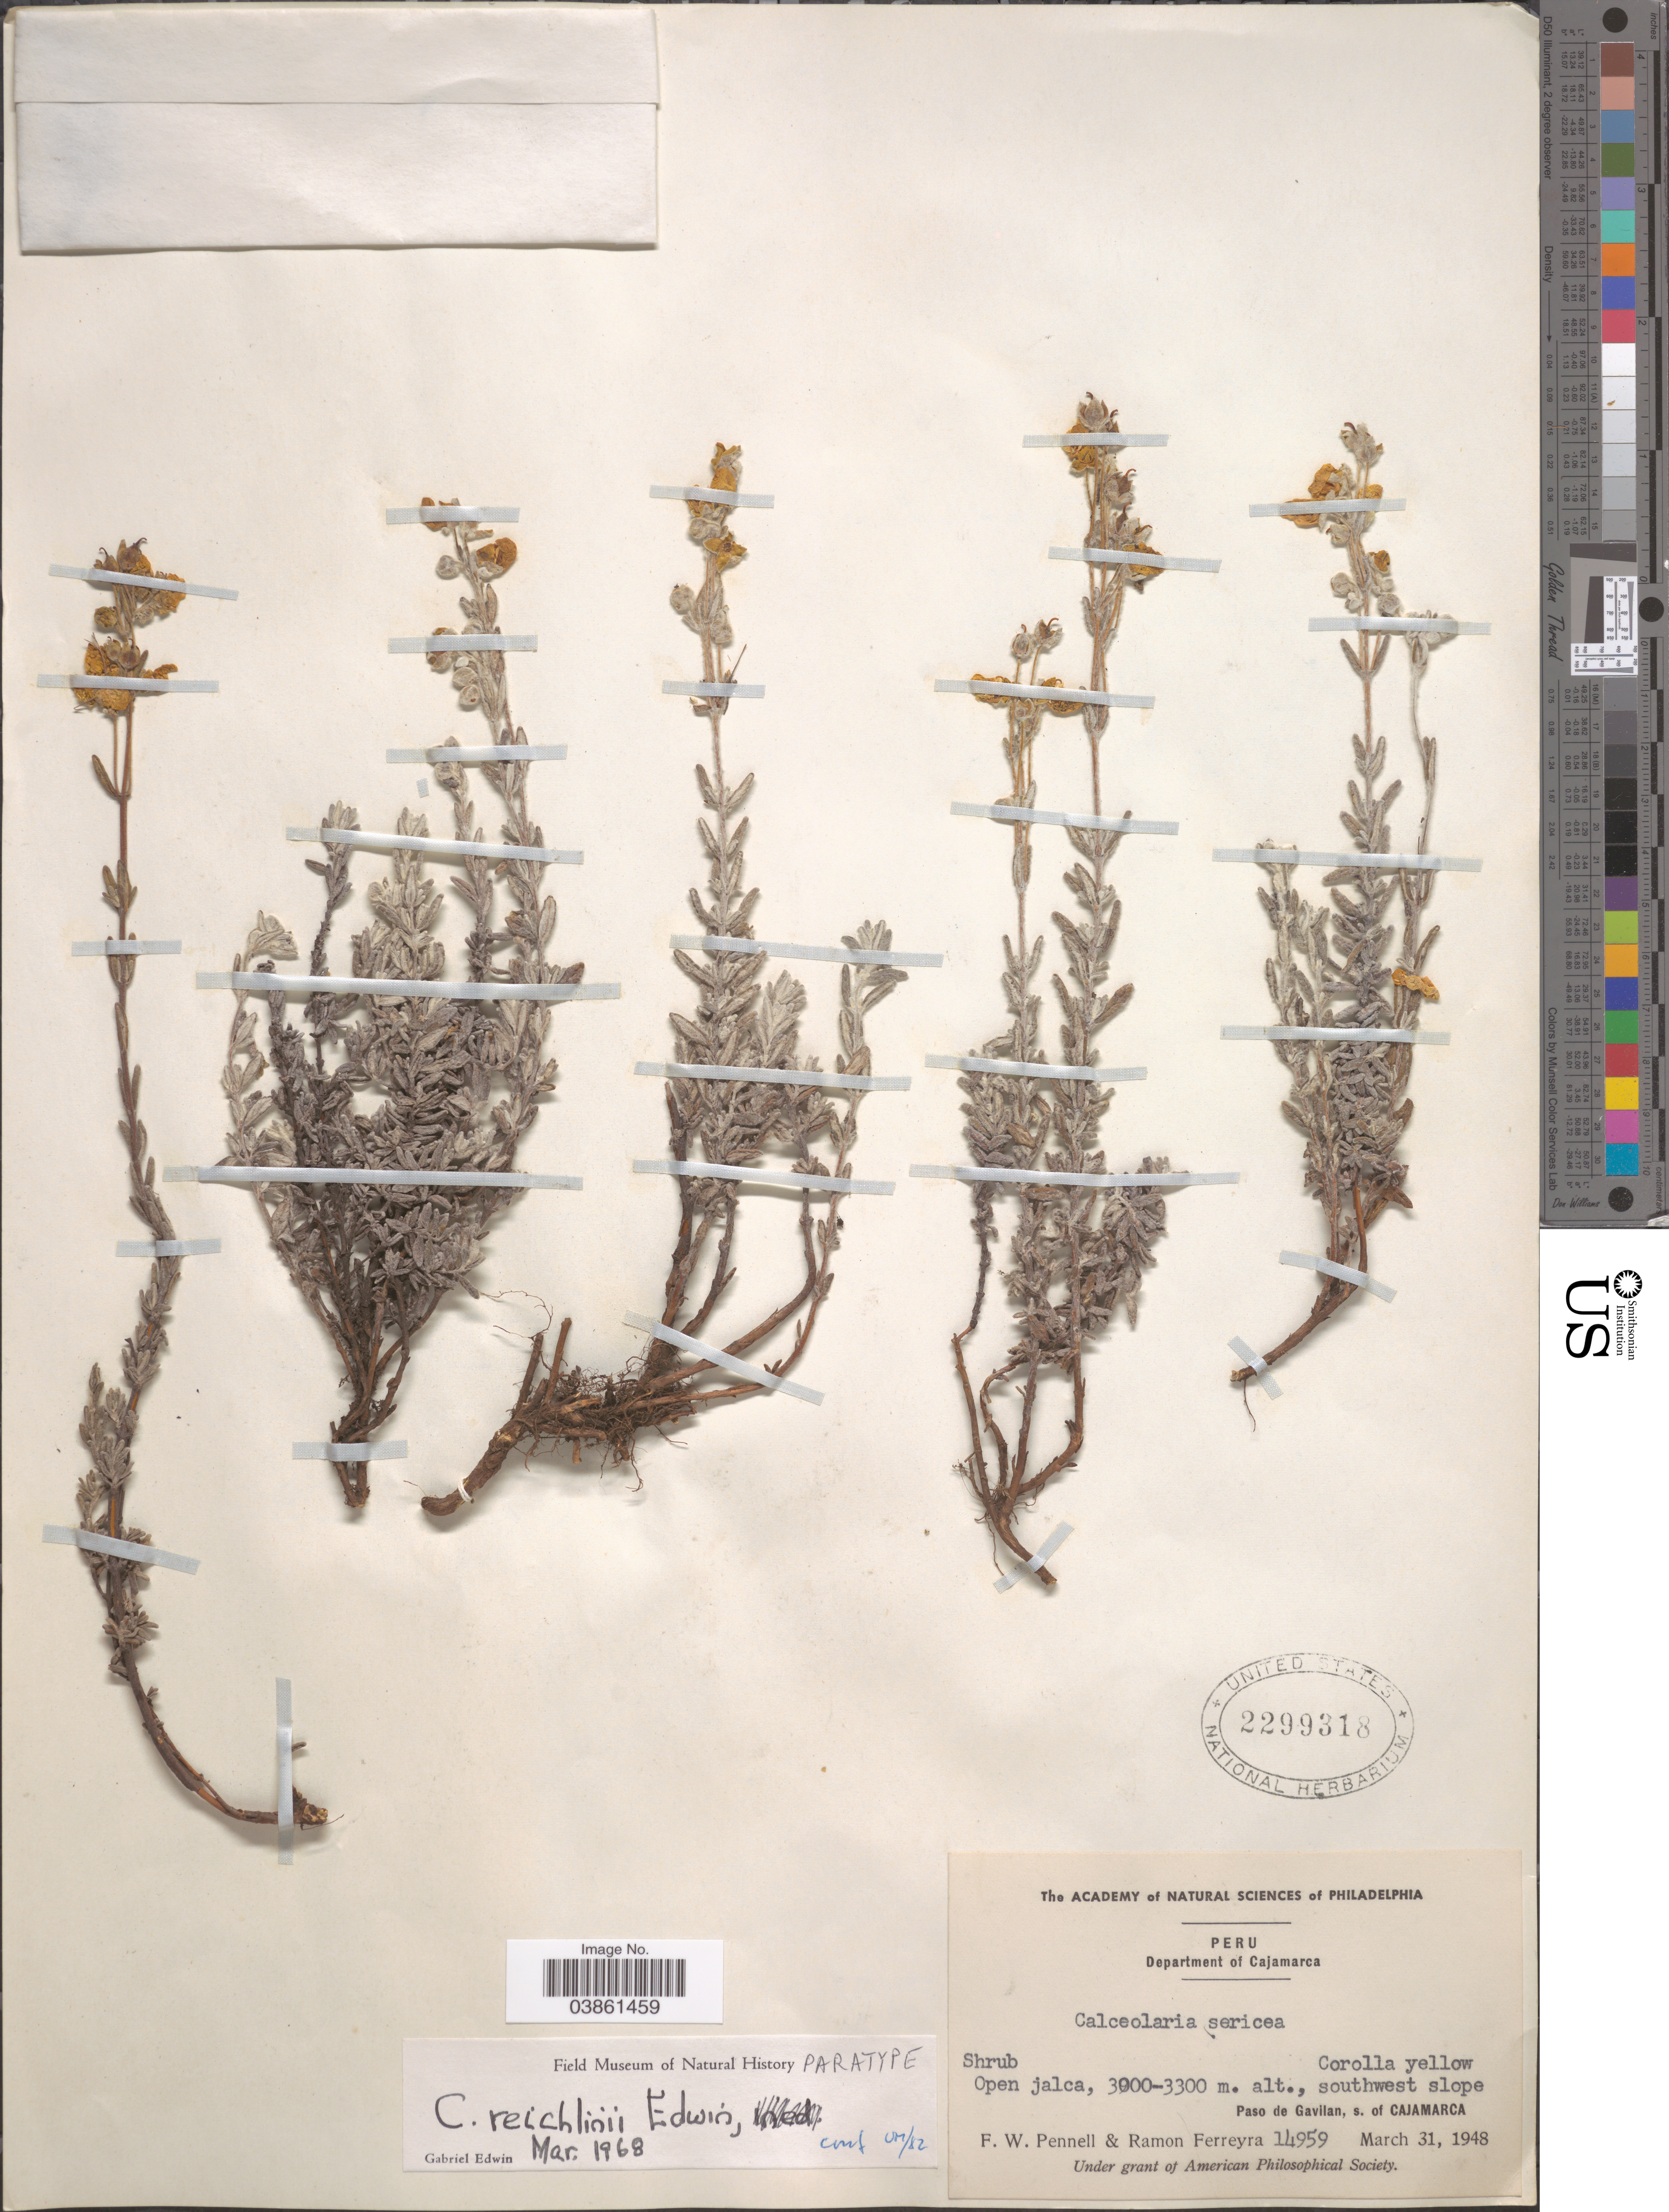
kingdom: Plantae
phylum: Tracheophyta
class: Magnoliopsida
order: Lamiales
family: Calceolariaceae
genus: Calceolaria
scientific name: Calceolaria reichlinii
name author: Edwin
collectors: F. W. Pennell & R. A. Ferreyra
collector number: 14959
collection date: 1948-03-31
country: Peru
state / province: Cajamarca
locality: Department of Cajamarca. Open jalca, southwest slope. Paso de Gavilan, s. of Cajamarca.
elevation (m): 3000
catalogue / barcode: US 2299318